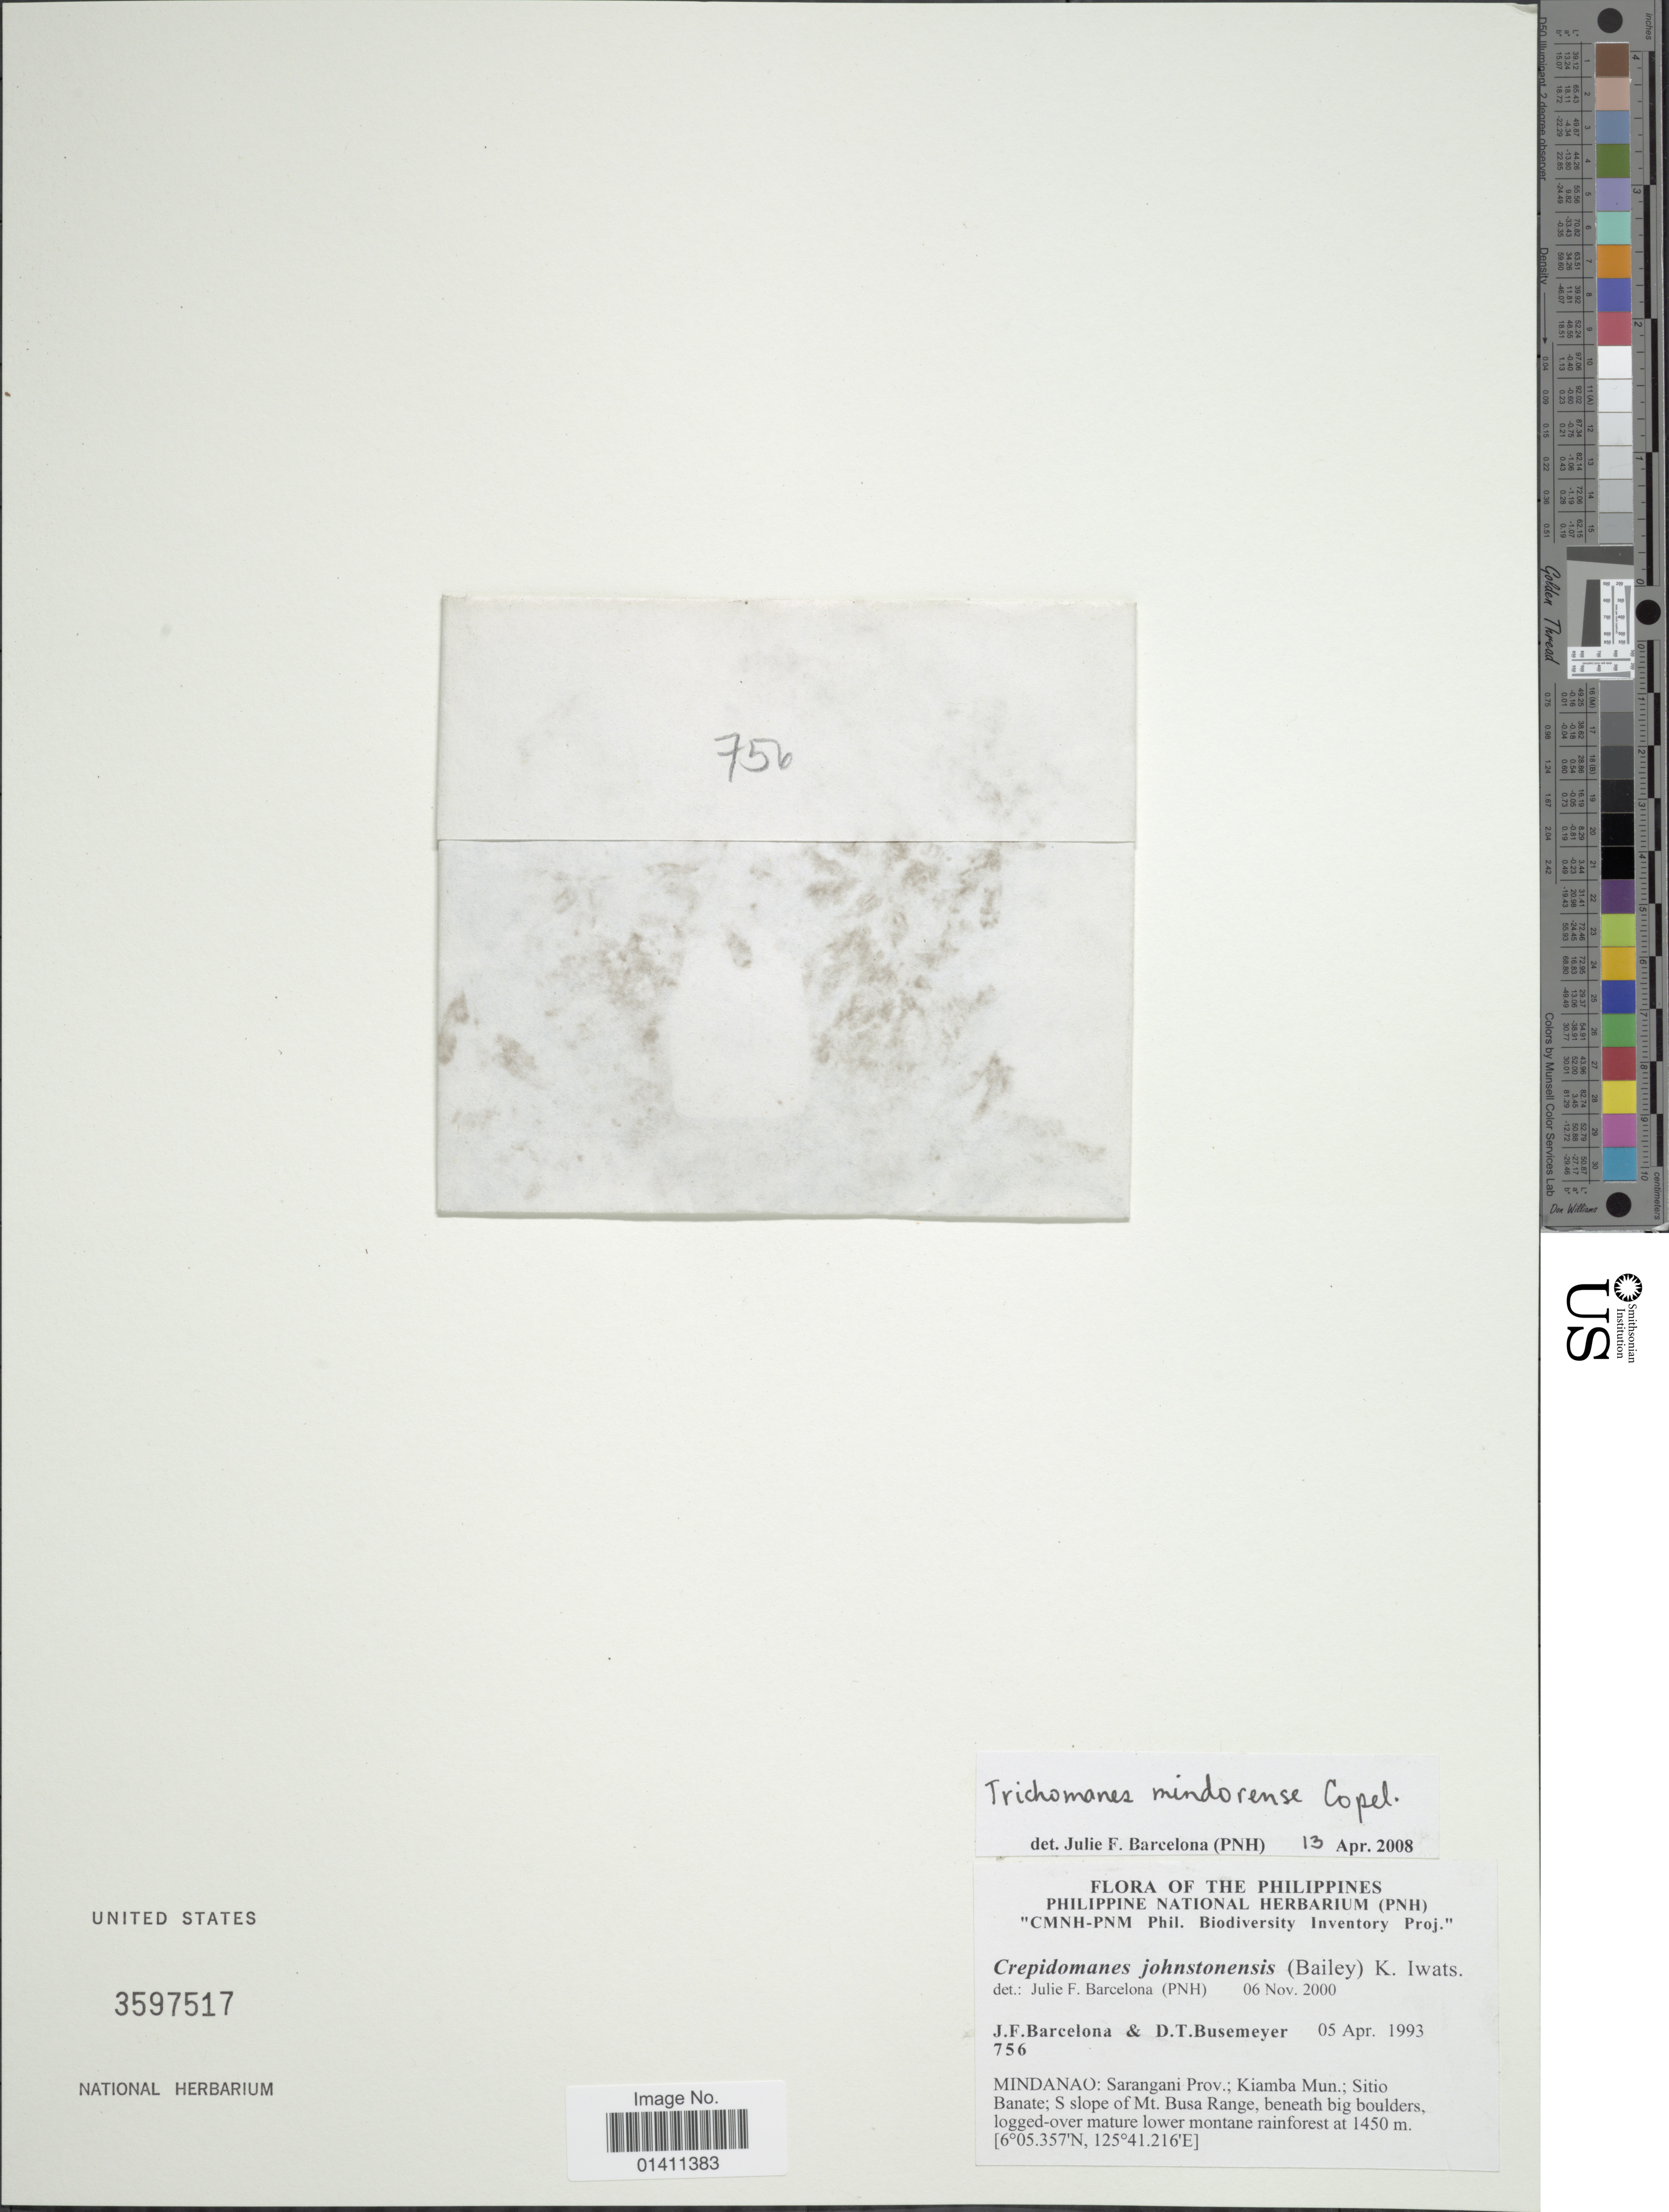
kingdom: Plantae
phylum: Tracheophyta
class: Polypodiopsida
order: Hymenophyllales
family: Hymenophyllaceae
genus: Didymoglossum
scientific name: Didymoglossum mindorense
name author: (Christ) K. Iwats.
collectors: J. F. Barcelona & D. Busemeyer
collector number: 756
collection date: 1993-04-05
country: Philippines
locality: Mindanao: Sarangani Prov.; Kiambi Mun.; Sitio Banate; S slope of Mt. Busa Range.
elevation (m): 1450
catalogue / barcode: US 3597517